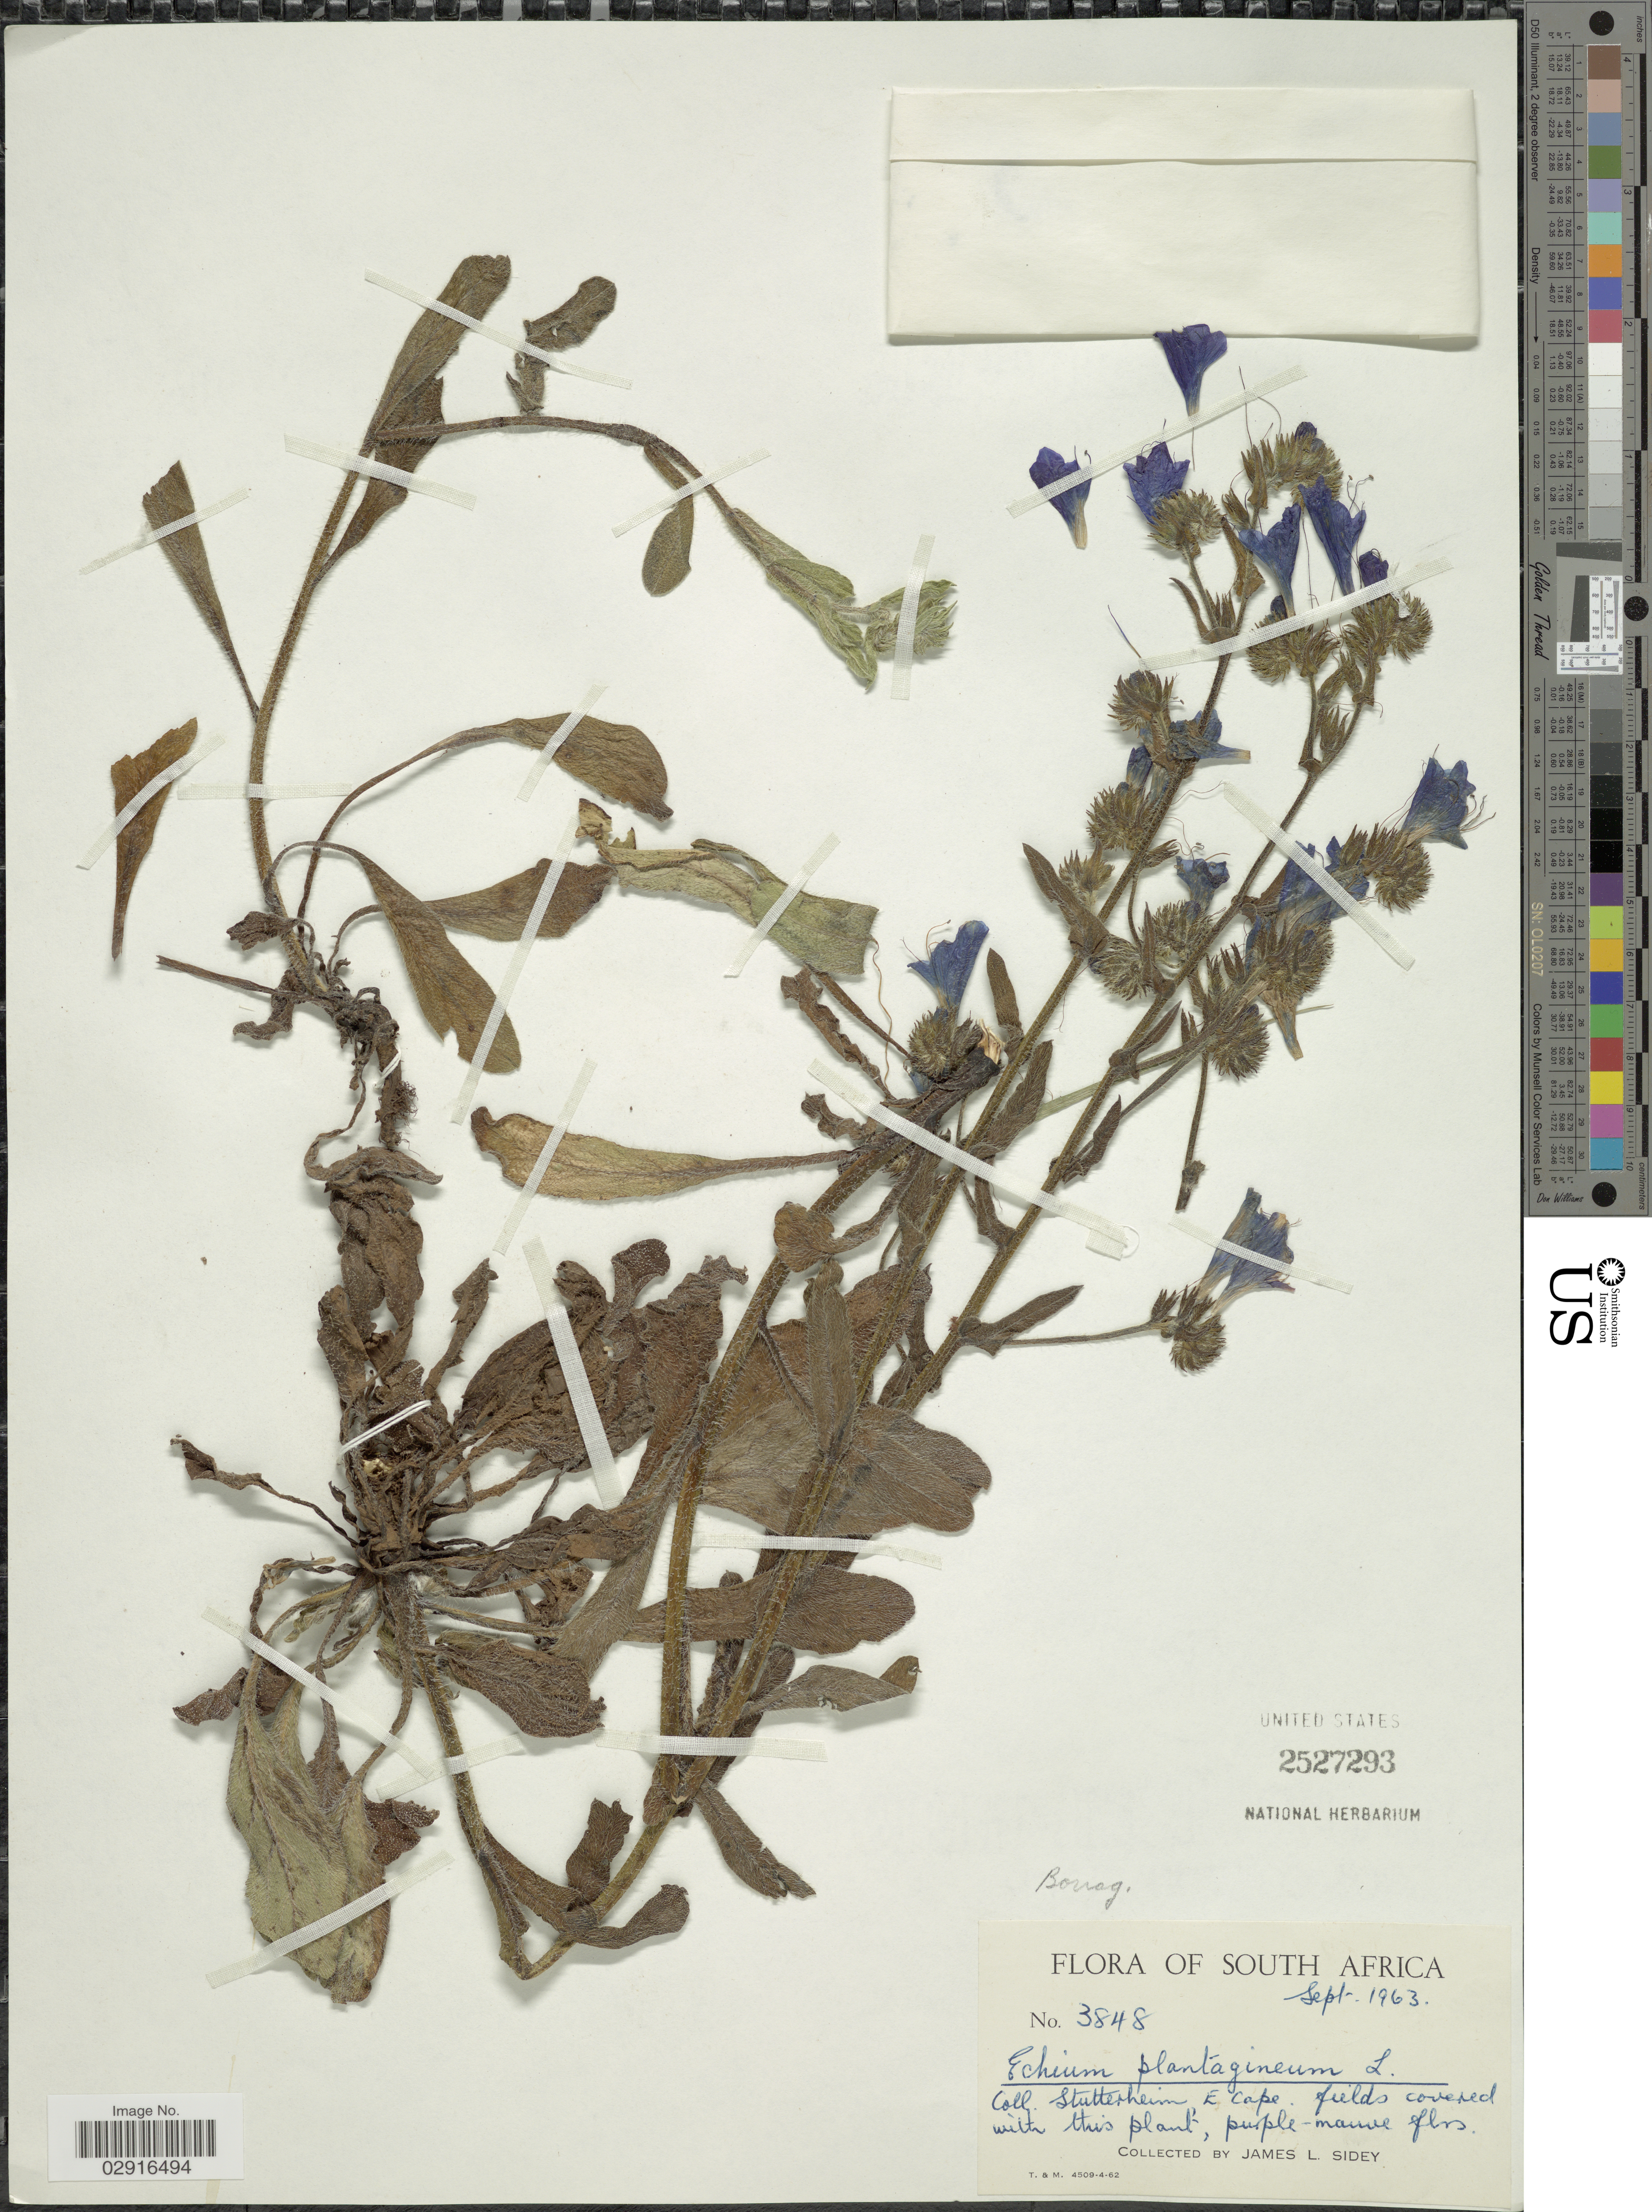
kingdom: Plantae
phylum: Tracheophyta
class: Magnoliopsida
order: Boraginales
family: Boraginaceae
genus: Echium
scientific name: Echium plantagineum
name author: L.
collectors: J. L. Sidey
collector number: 3848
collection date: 1963-09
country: South Africa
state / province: Eastern Cape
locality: Stutterheim, E. Cape.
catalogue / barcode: US 2527293